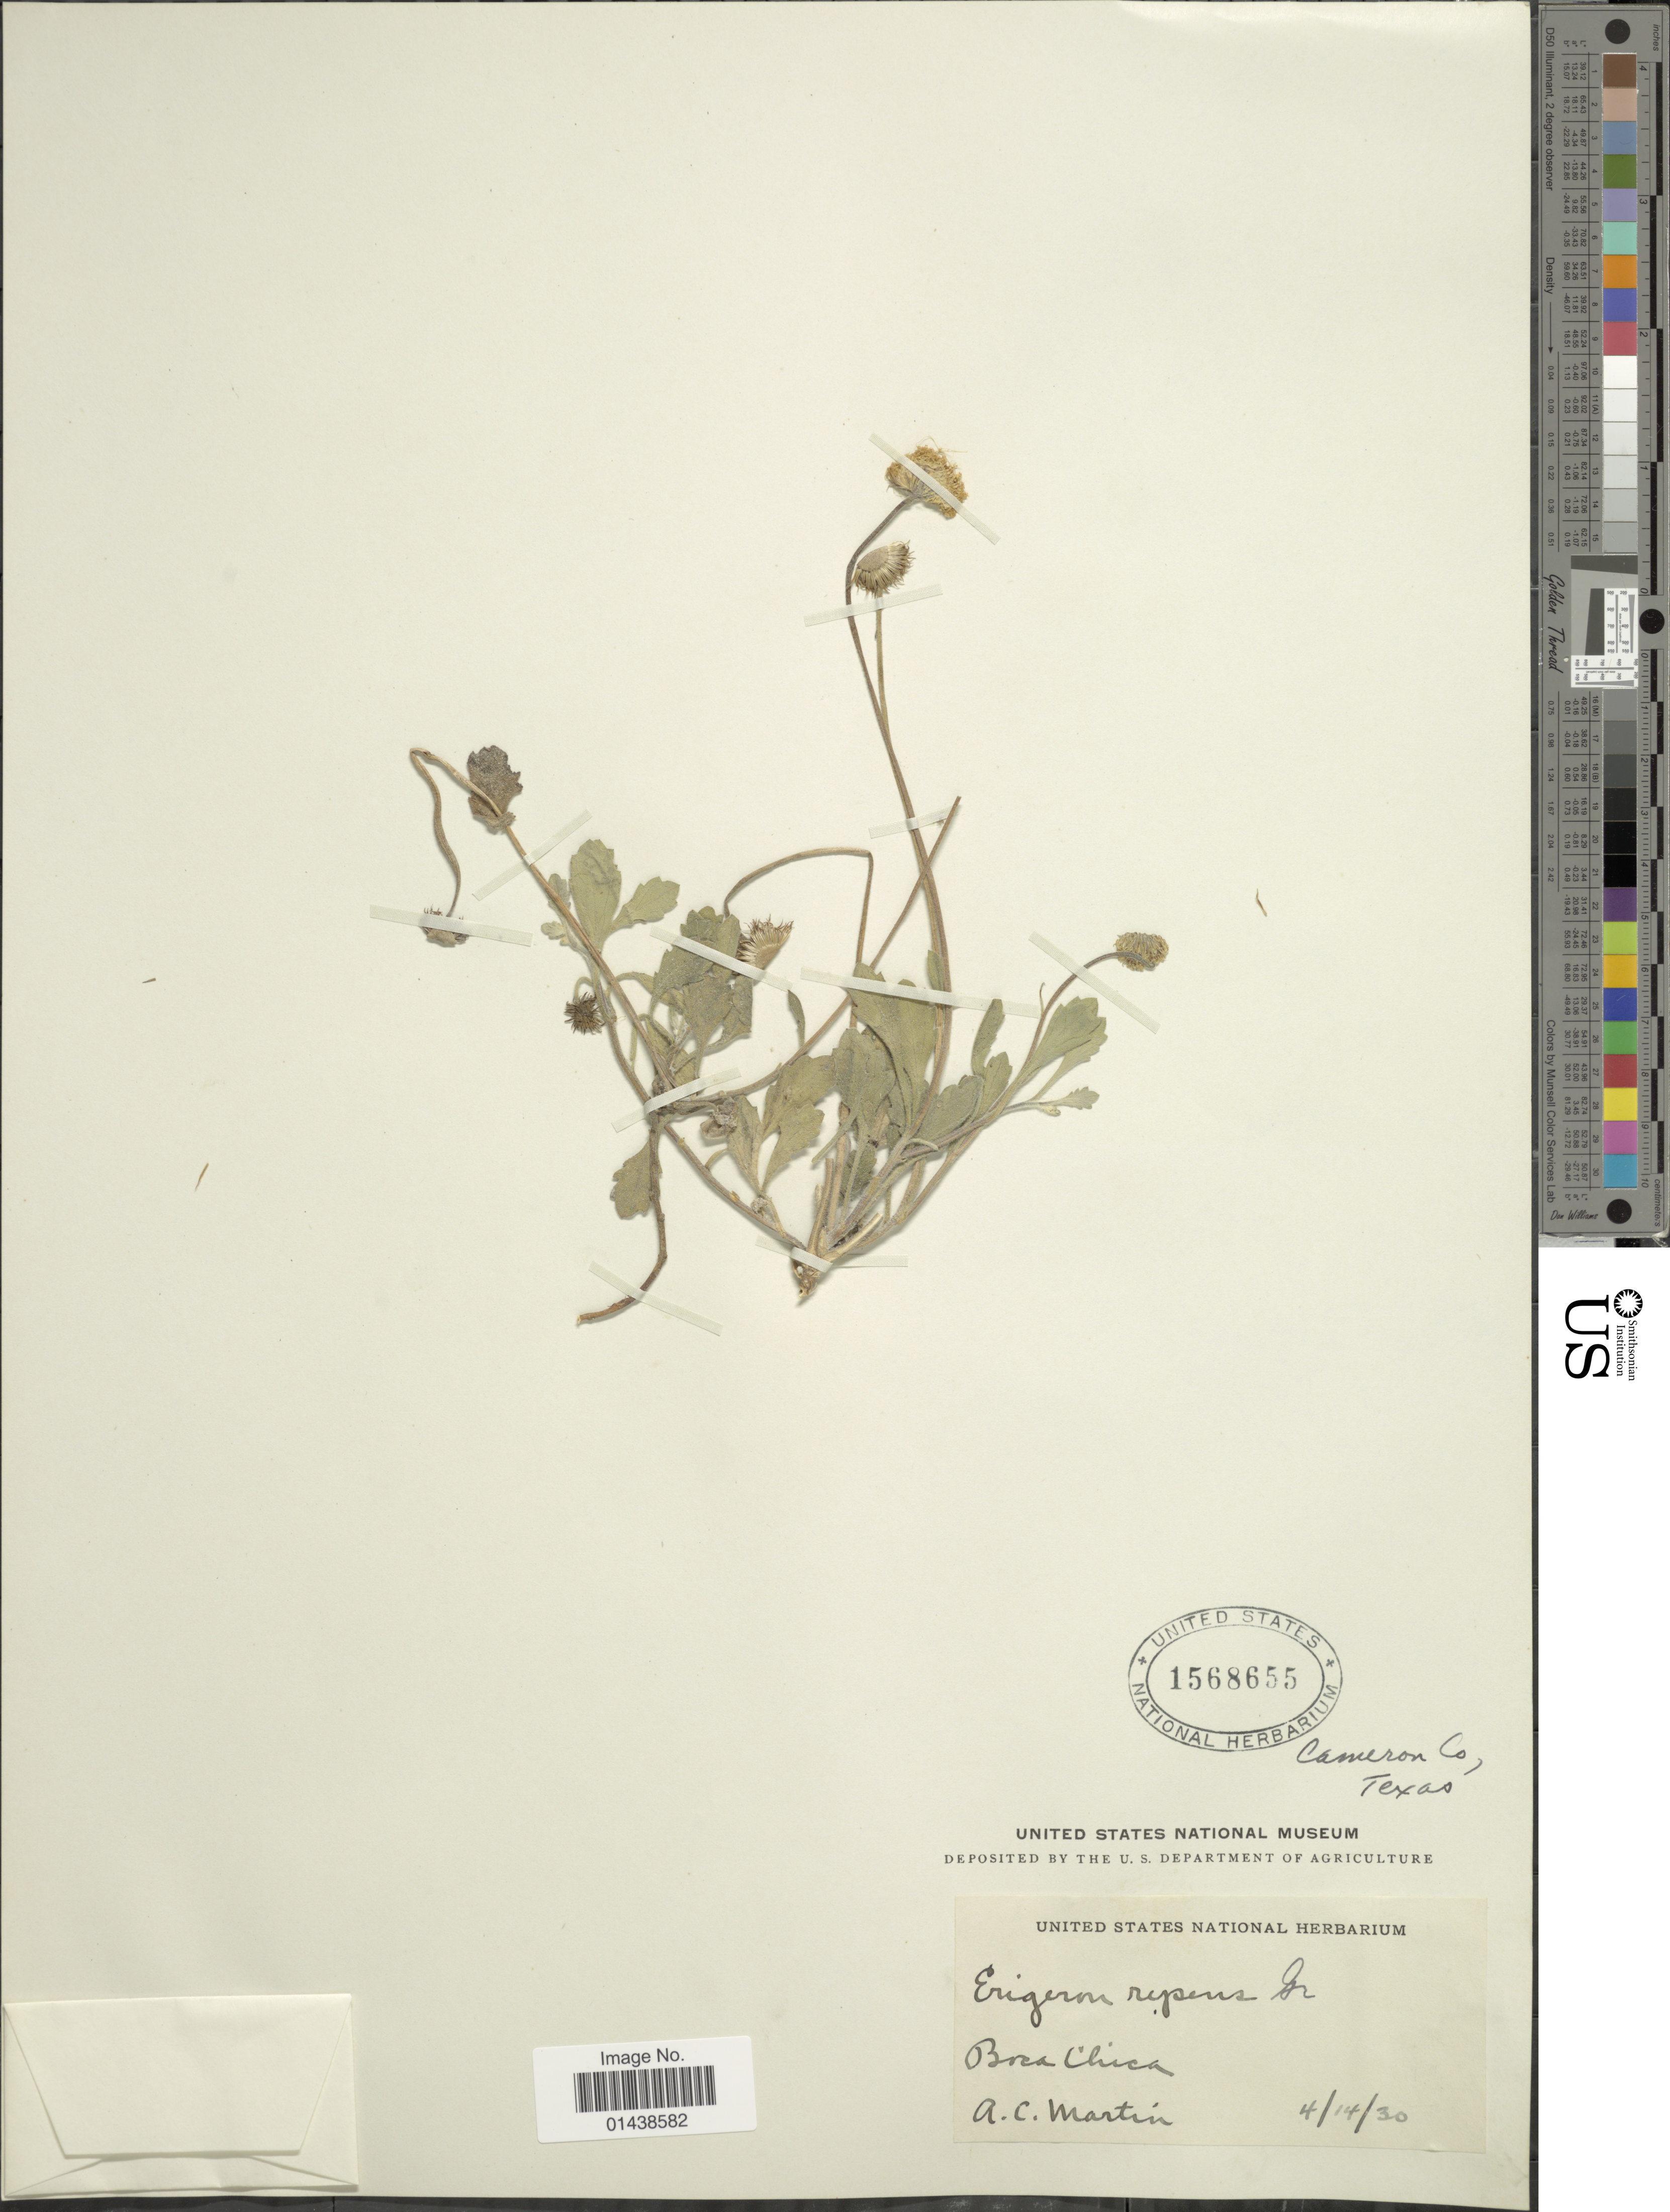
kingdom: Plantae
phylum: Tracheophyta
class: Magnoliopsida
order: Asterales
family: Asteraceae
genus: Erigeron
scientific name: Erigeron myrionactis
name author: Small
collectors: A. C. Martin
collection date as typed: Transcribed d/m/y: 14/4/30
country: United States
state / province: Texas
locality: Cameron Co., Boca Chica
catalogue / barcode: US 1568655